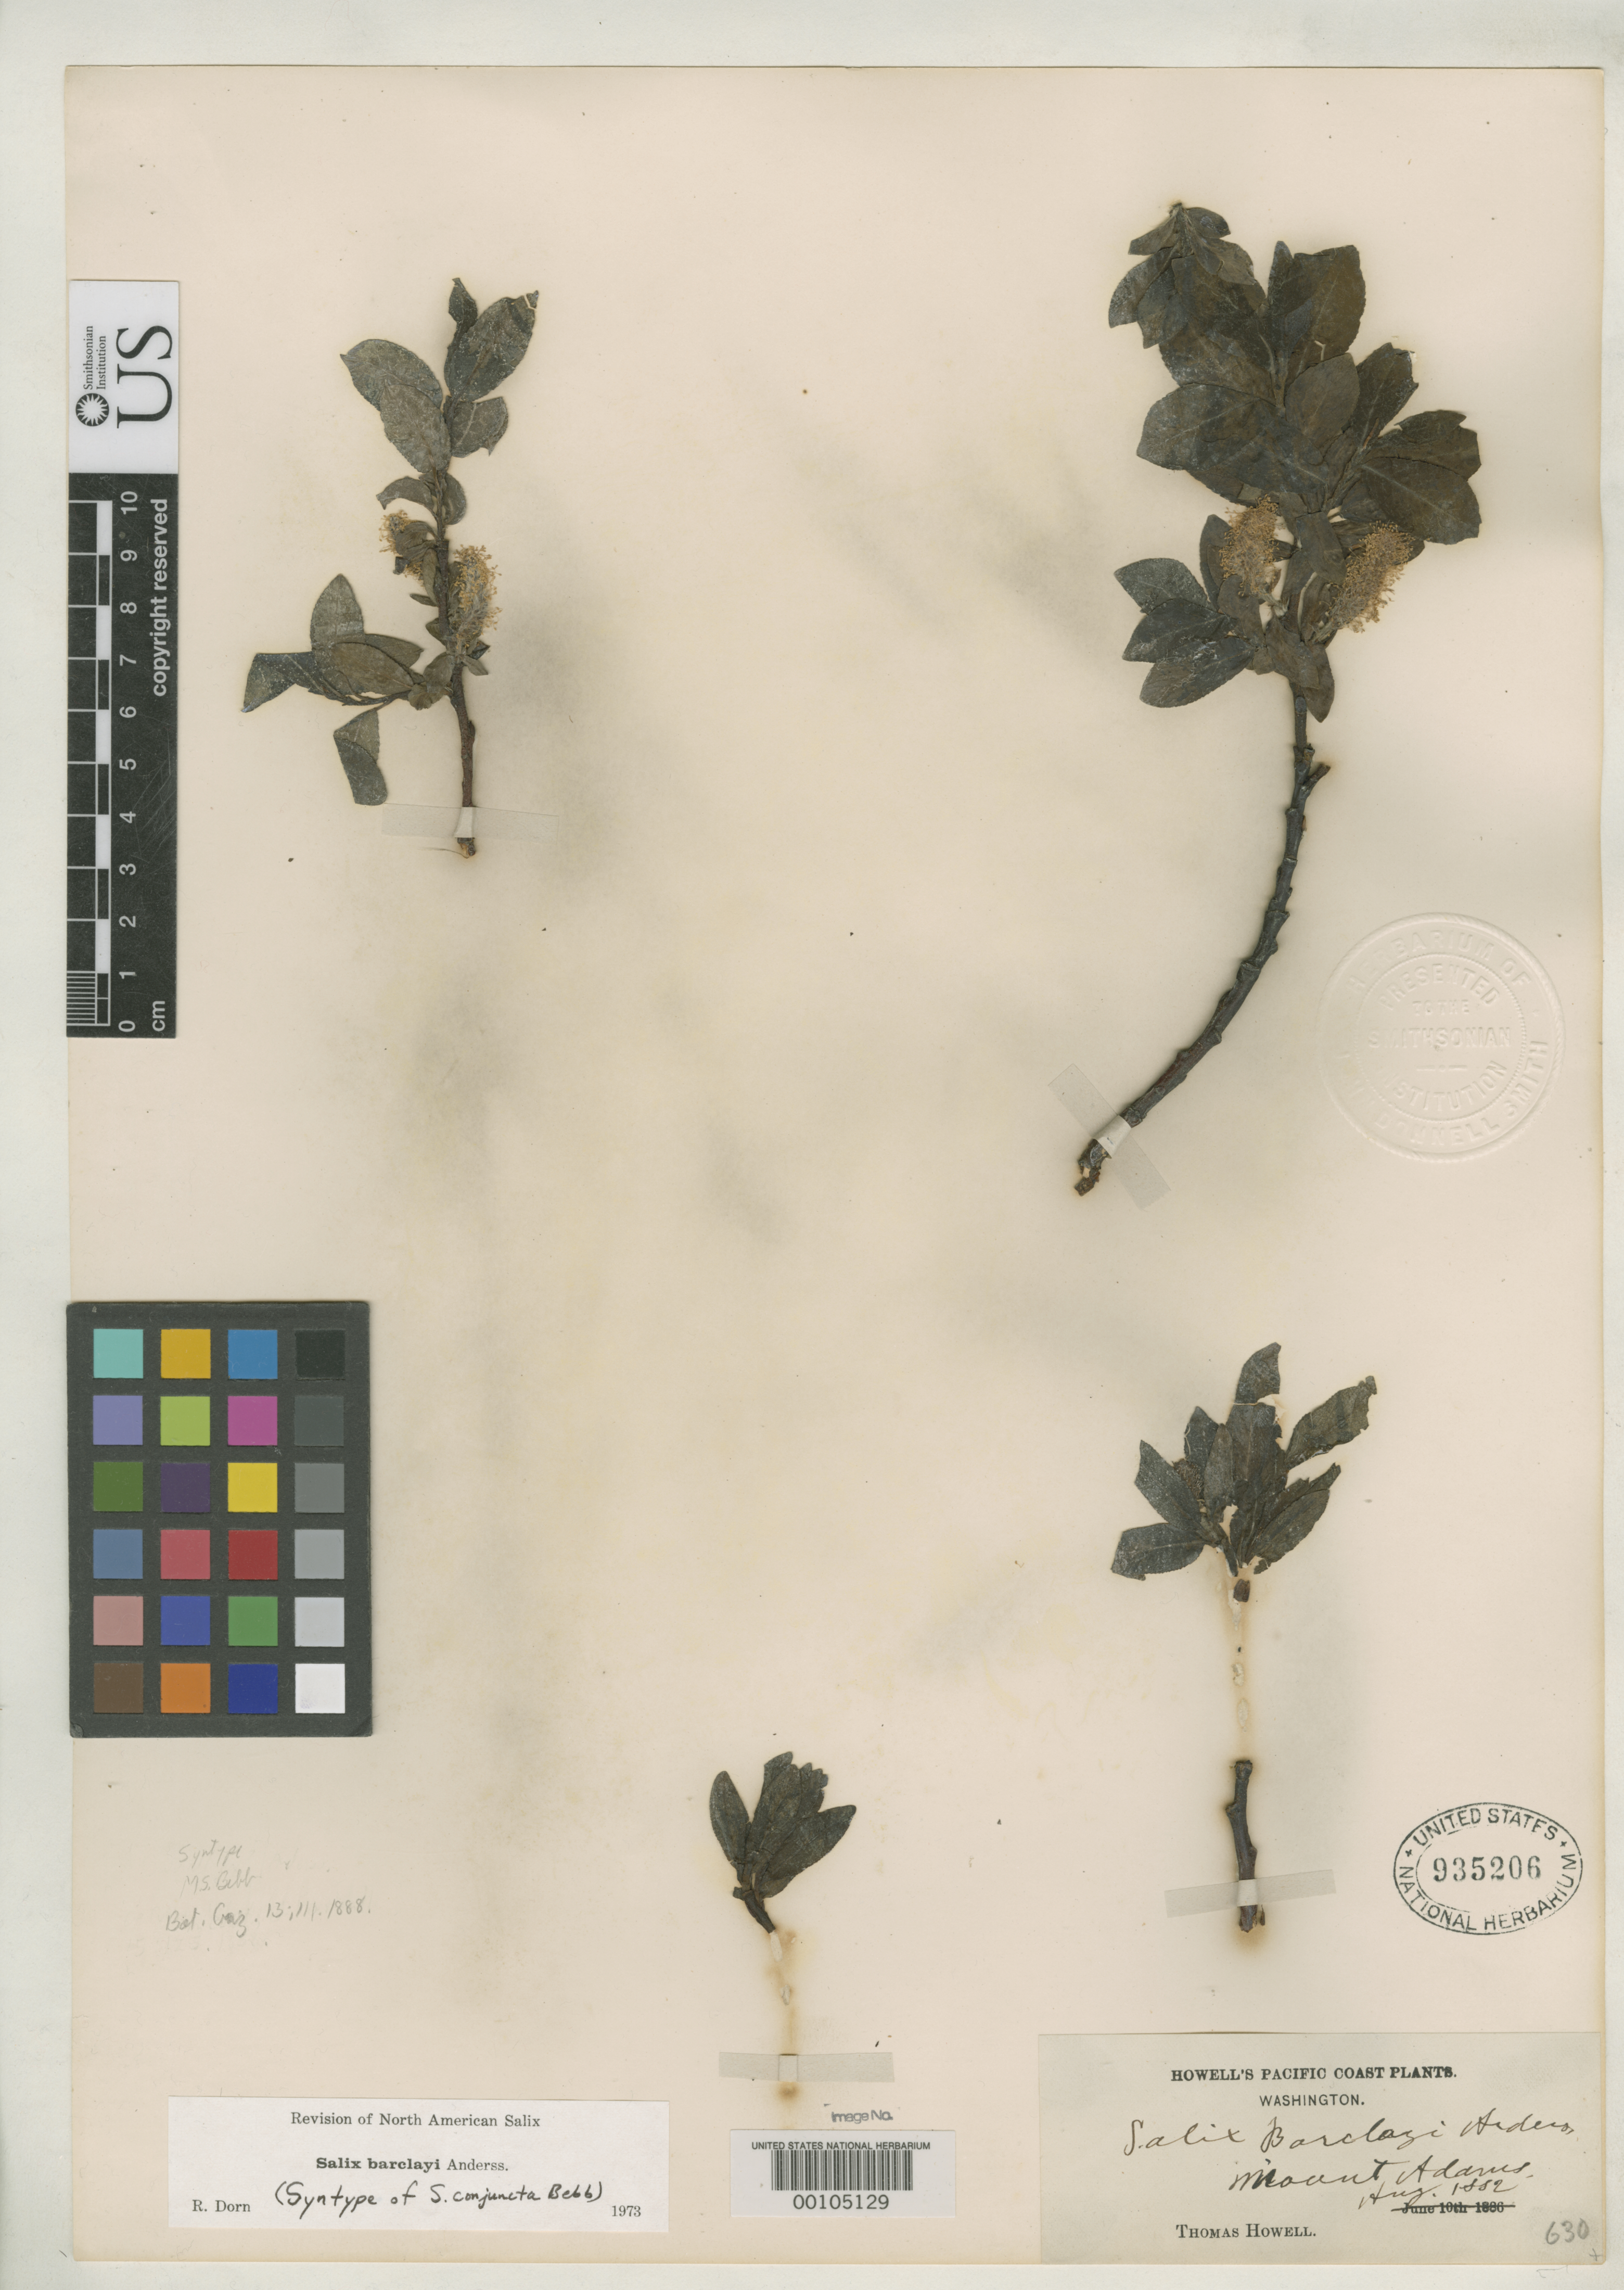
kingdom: Plantae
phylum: Tracheophyta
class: Magnoliopsida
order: Malpighiales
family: Salicaceae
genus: Salix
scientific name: Salix conjuncta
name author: Bebb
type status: Syntype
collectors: T. J. Howell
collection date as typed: Aug 1882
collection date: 1882-08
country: United States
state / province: Washington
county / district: Yakima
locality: Mt. Adams.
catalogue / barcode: US 935206